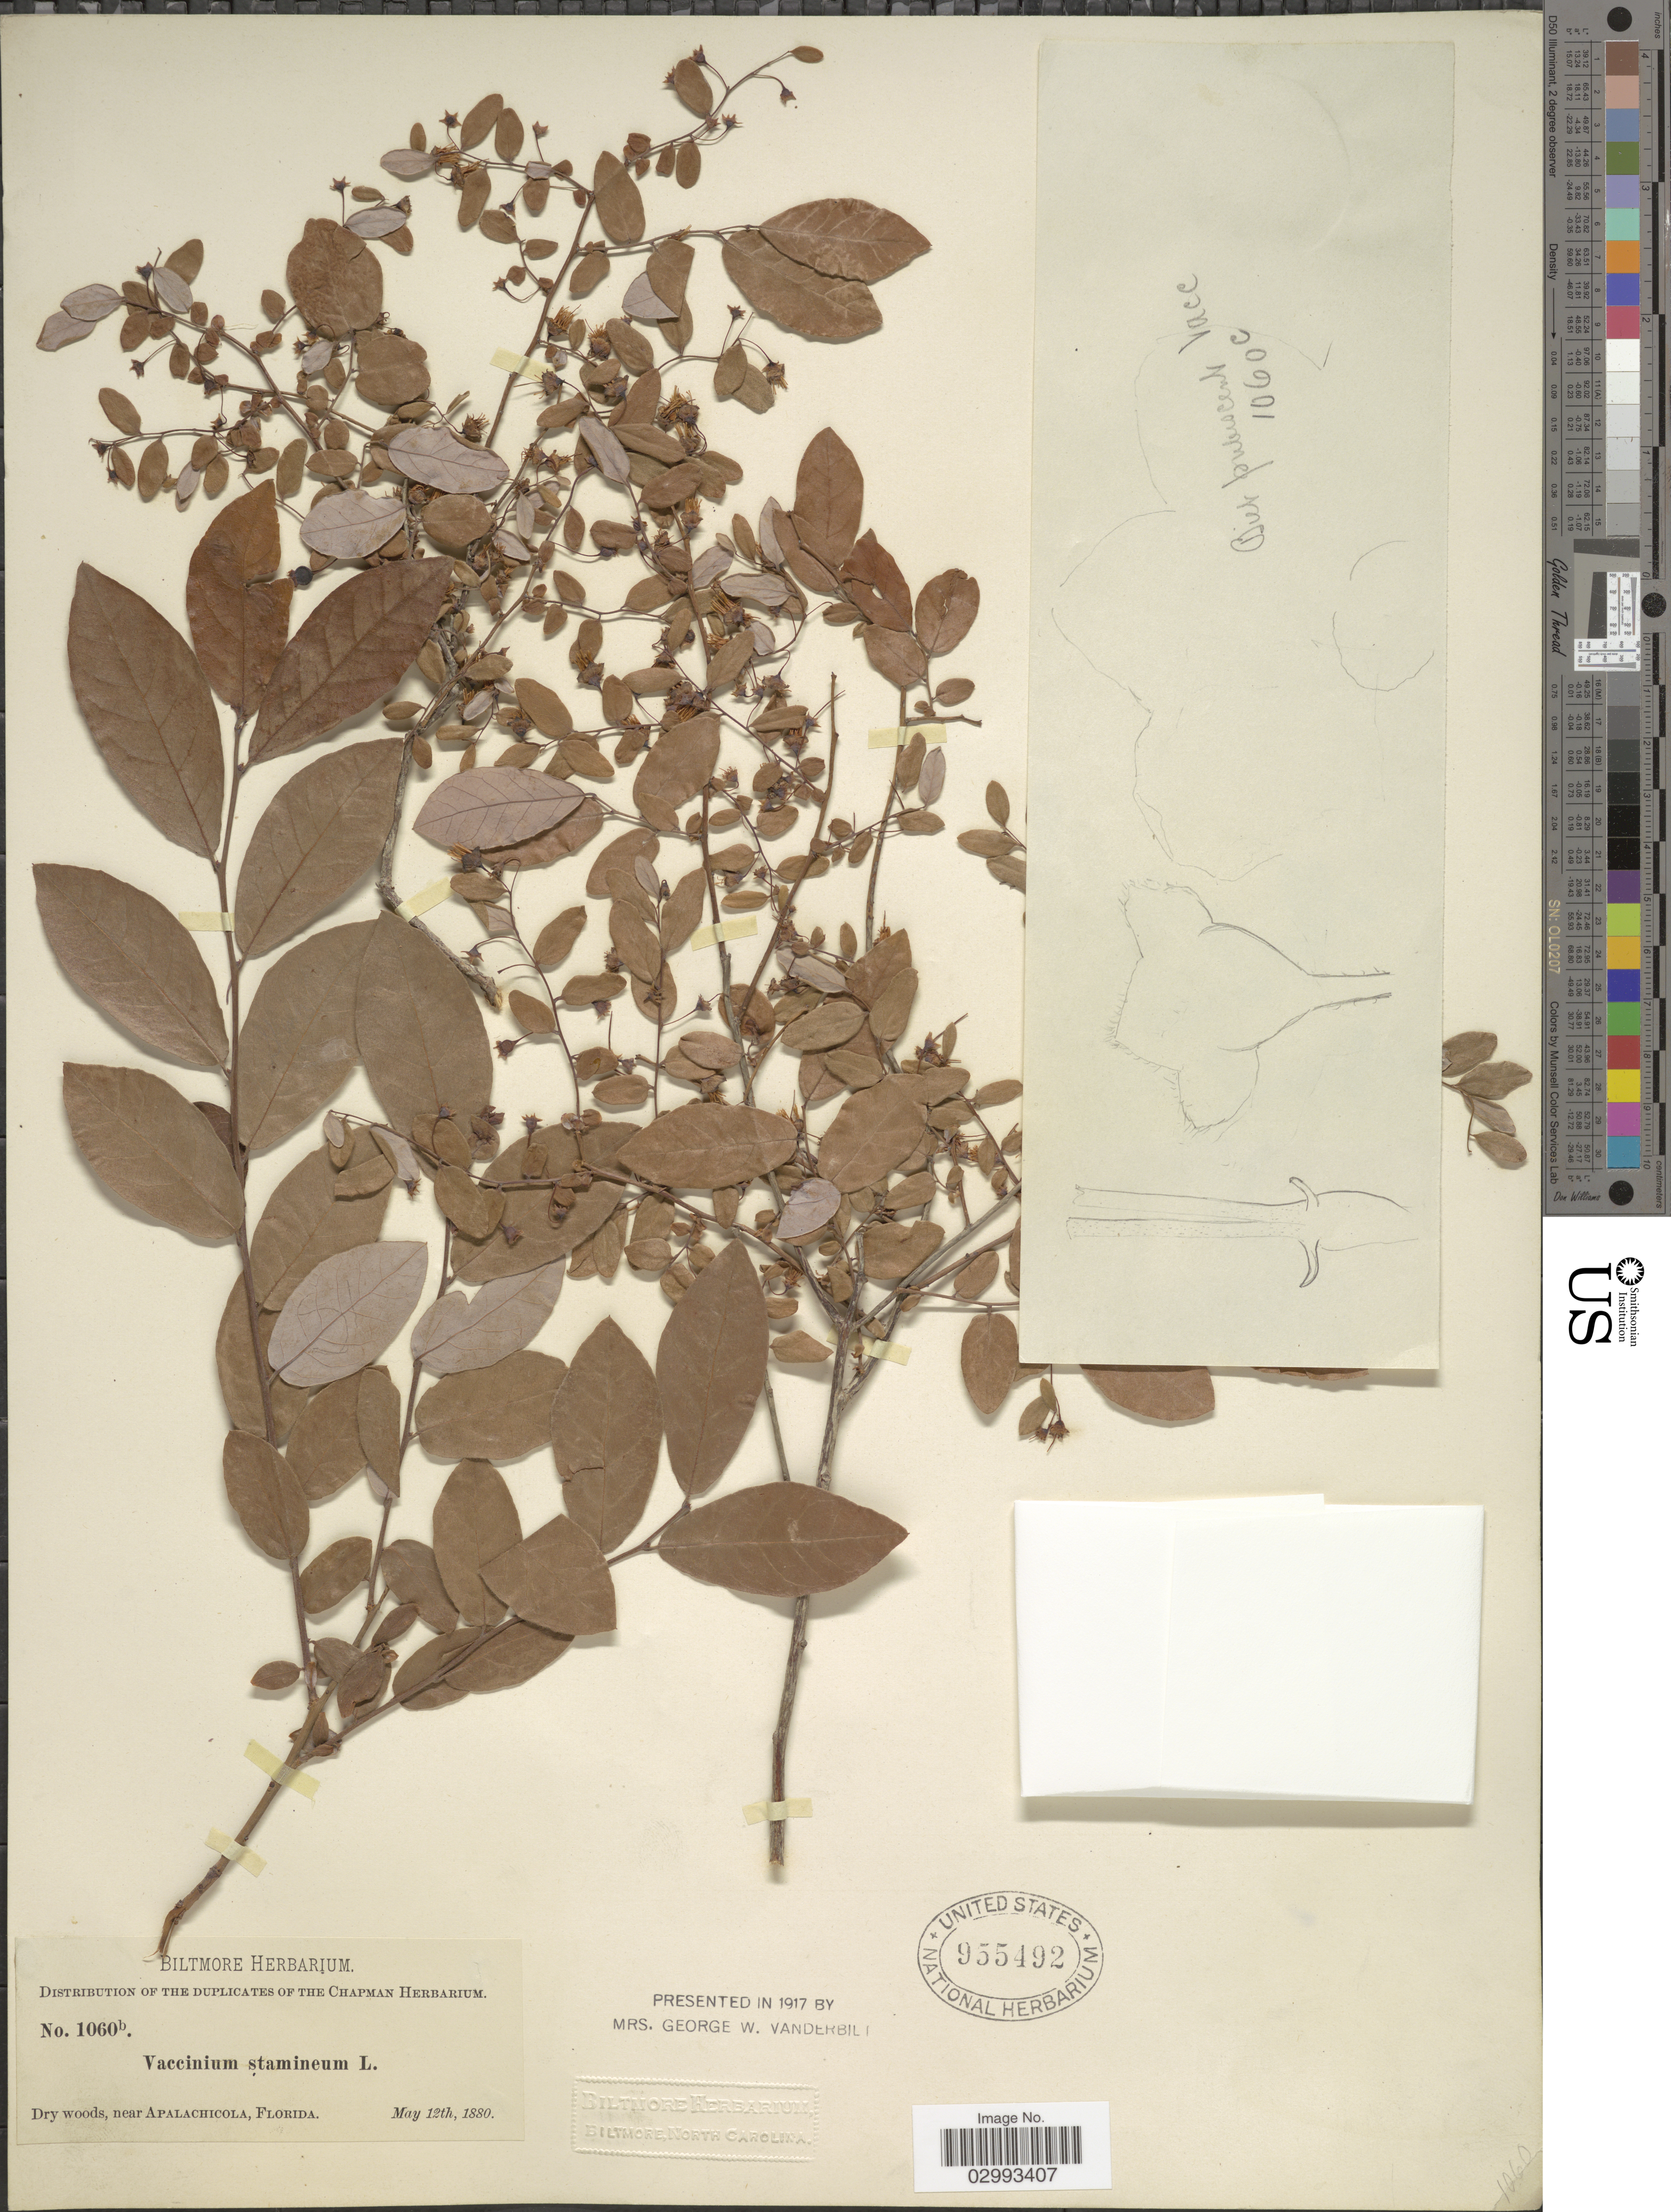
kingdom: Plantae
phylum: Tracheophyta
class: Magnoliopsida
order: Ericales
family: Ericaceae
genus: Polycodium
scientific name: Polycodium stamineum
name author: (L.) Greene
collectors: ex herb. Biltmore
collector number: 1060b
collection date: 1880-05-12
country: United States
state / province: Florida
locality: Dry woods, near Apalachicola.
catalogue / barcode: US 955492